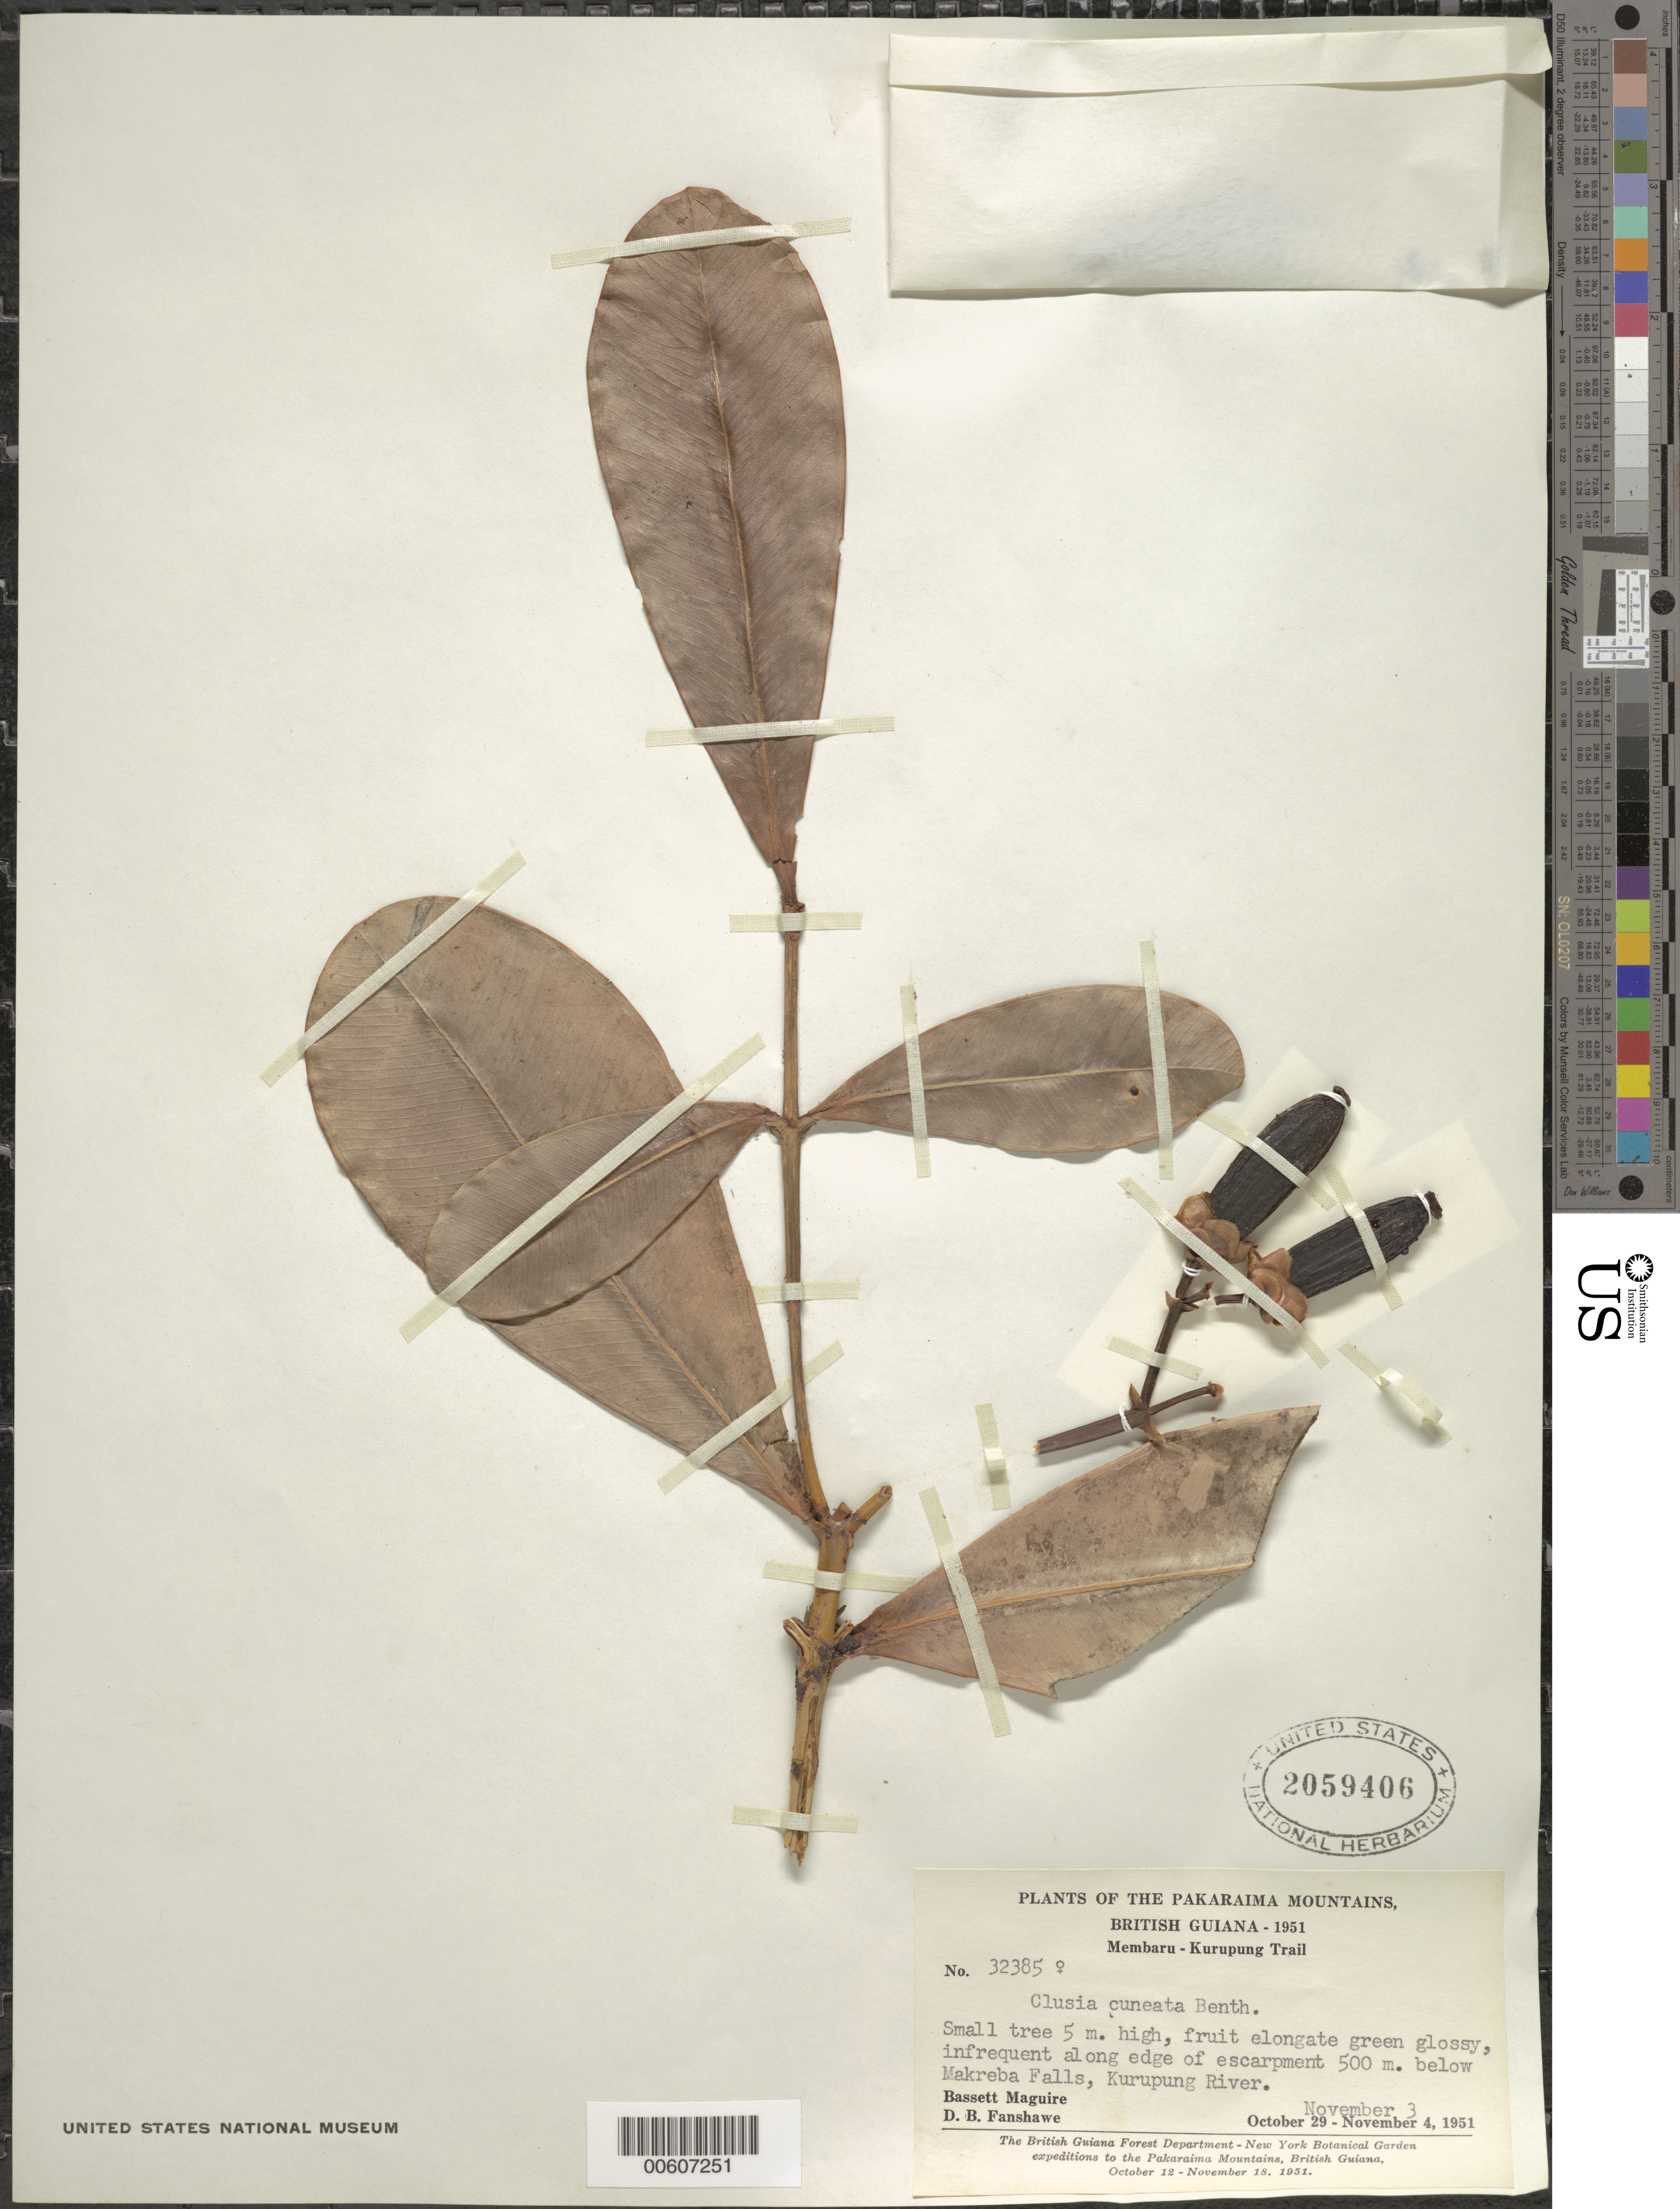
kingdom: Plantae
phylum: Tracheophyta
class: Magnoliopsida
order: Malpighiales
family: Clusiaceae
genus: Clusia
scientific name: Clusia cuneata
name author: Benth.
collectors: B. Maguire & D. B. Fanshawe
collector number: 32385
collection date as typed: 29-Oct-51 to 4-Nov-51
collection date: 1951-10-29/1951-11-04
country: Guyana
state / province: Cuyuni-Mazaruni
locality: Membaru-Kurupung Trail, below Macreba Falls, Pakaraima Mts.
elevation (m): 1000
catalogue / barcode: US 2059406